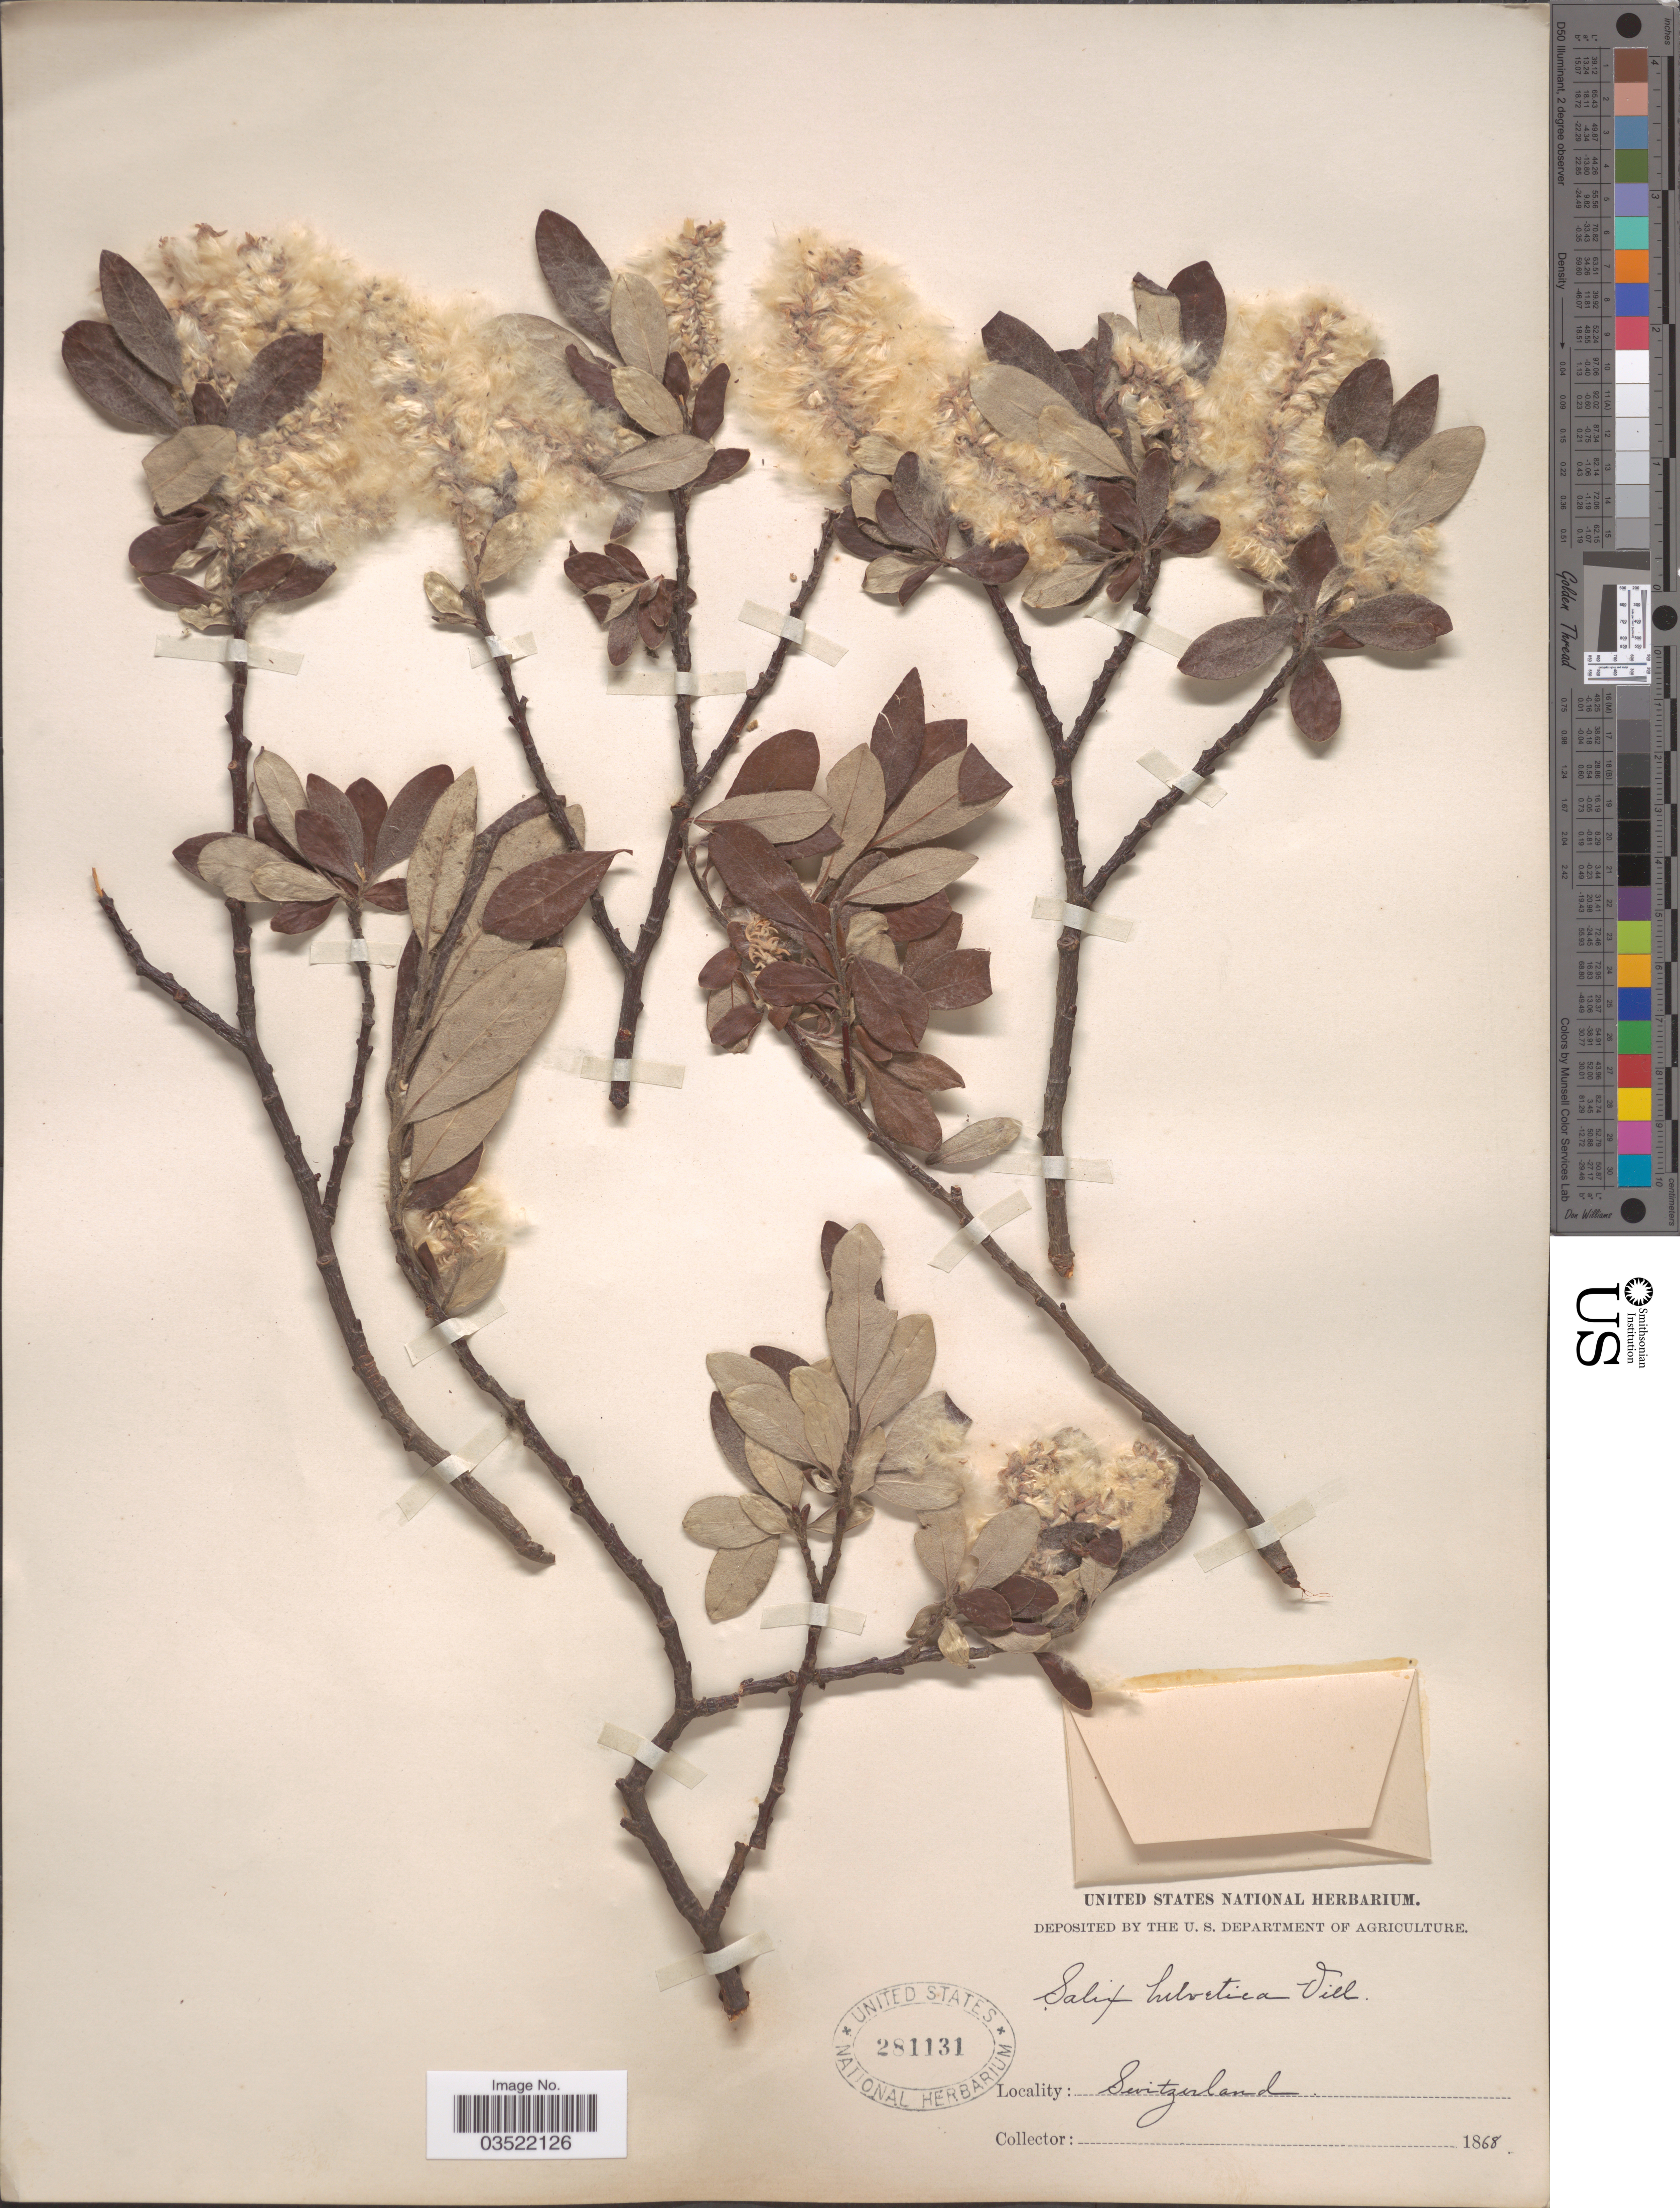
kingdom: Plantae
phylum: Tracheophyta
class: Magnoliopsida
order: Malpighiales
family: Salicaceae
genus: Salix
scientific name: Salix helvetica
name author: Vill.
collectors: ex herb. United States National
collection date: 1868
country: Switzerland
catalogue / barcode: US 281131